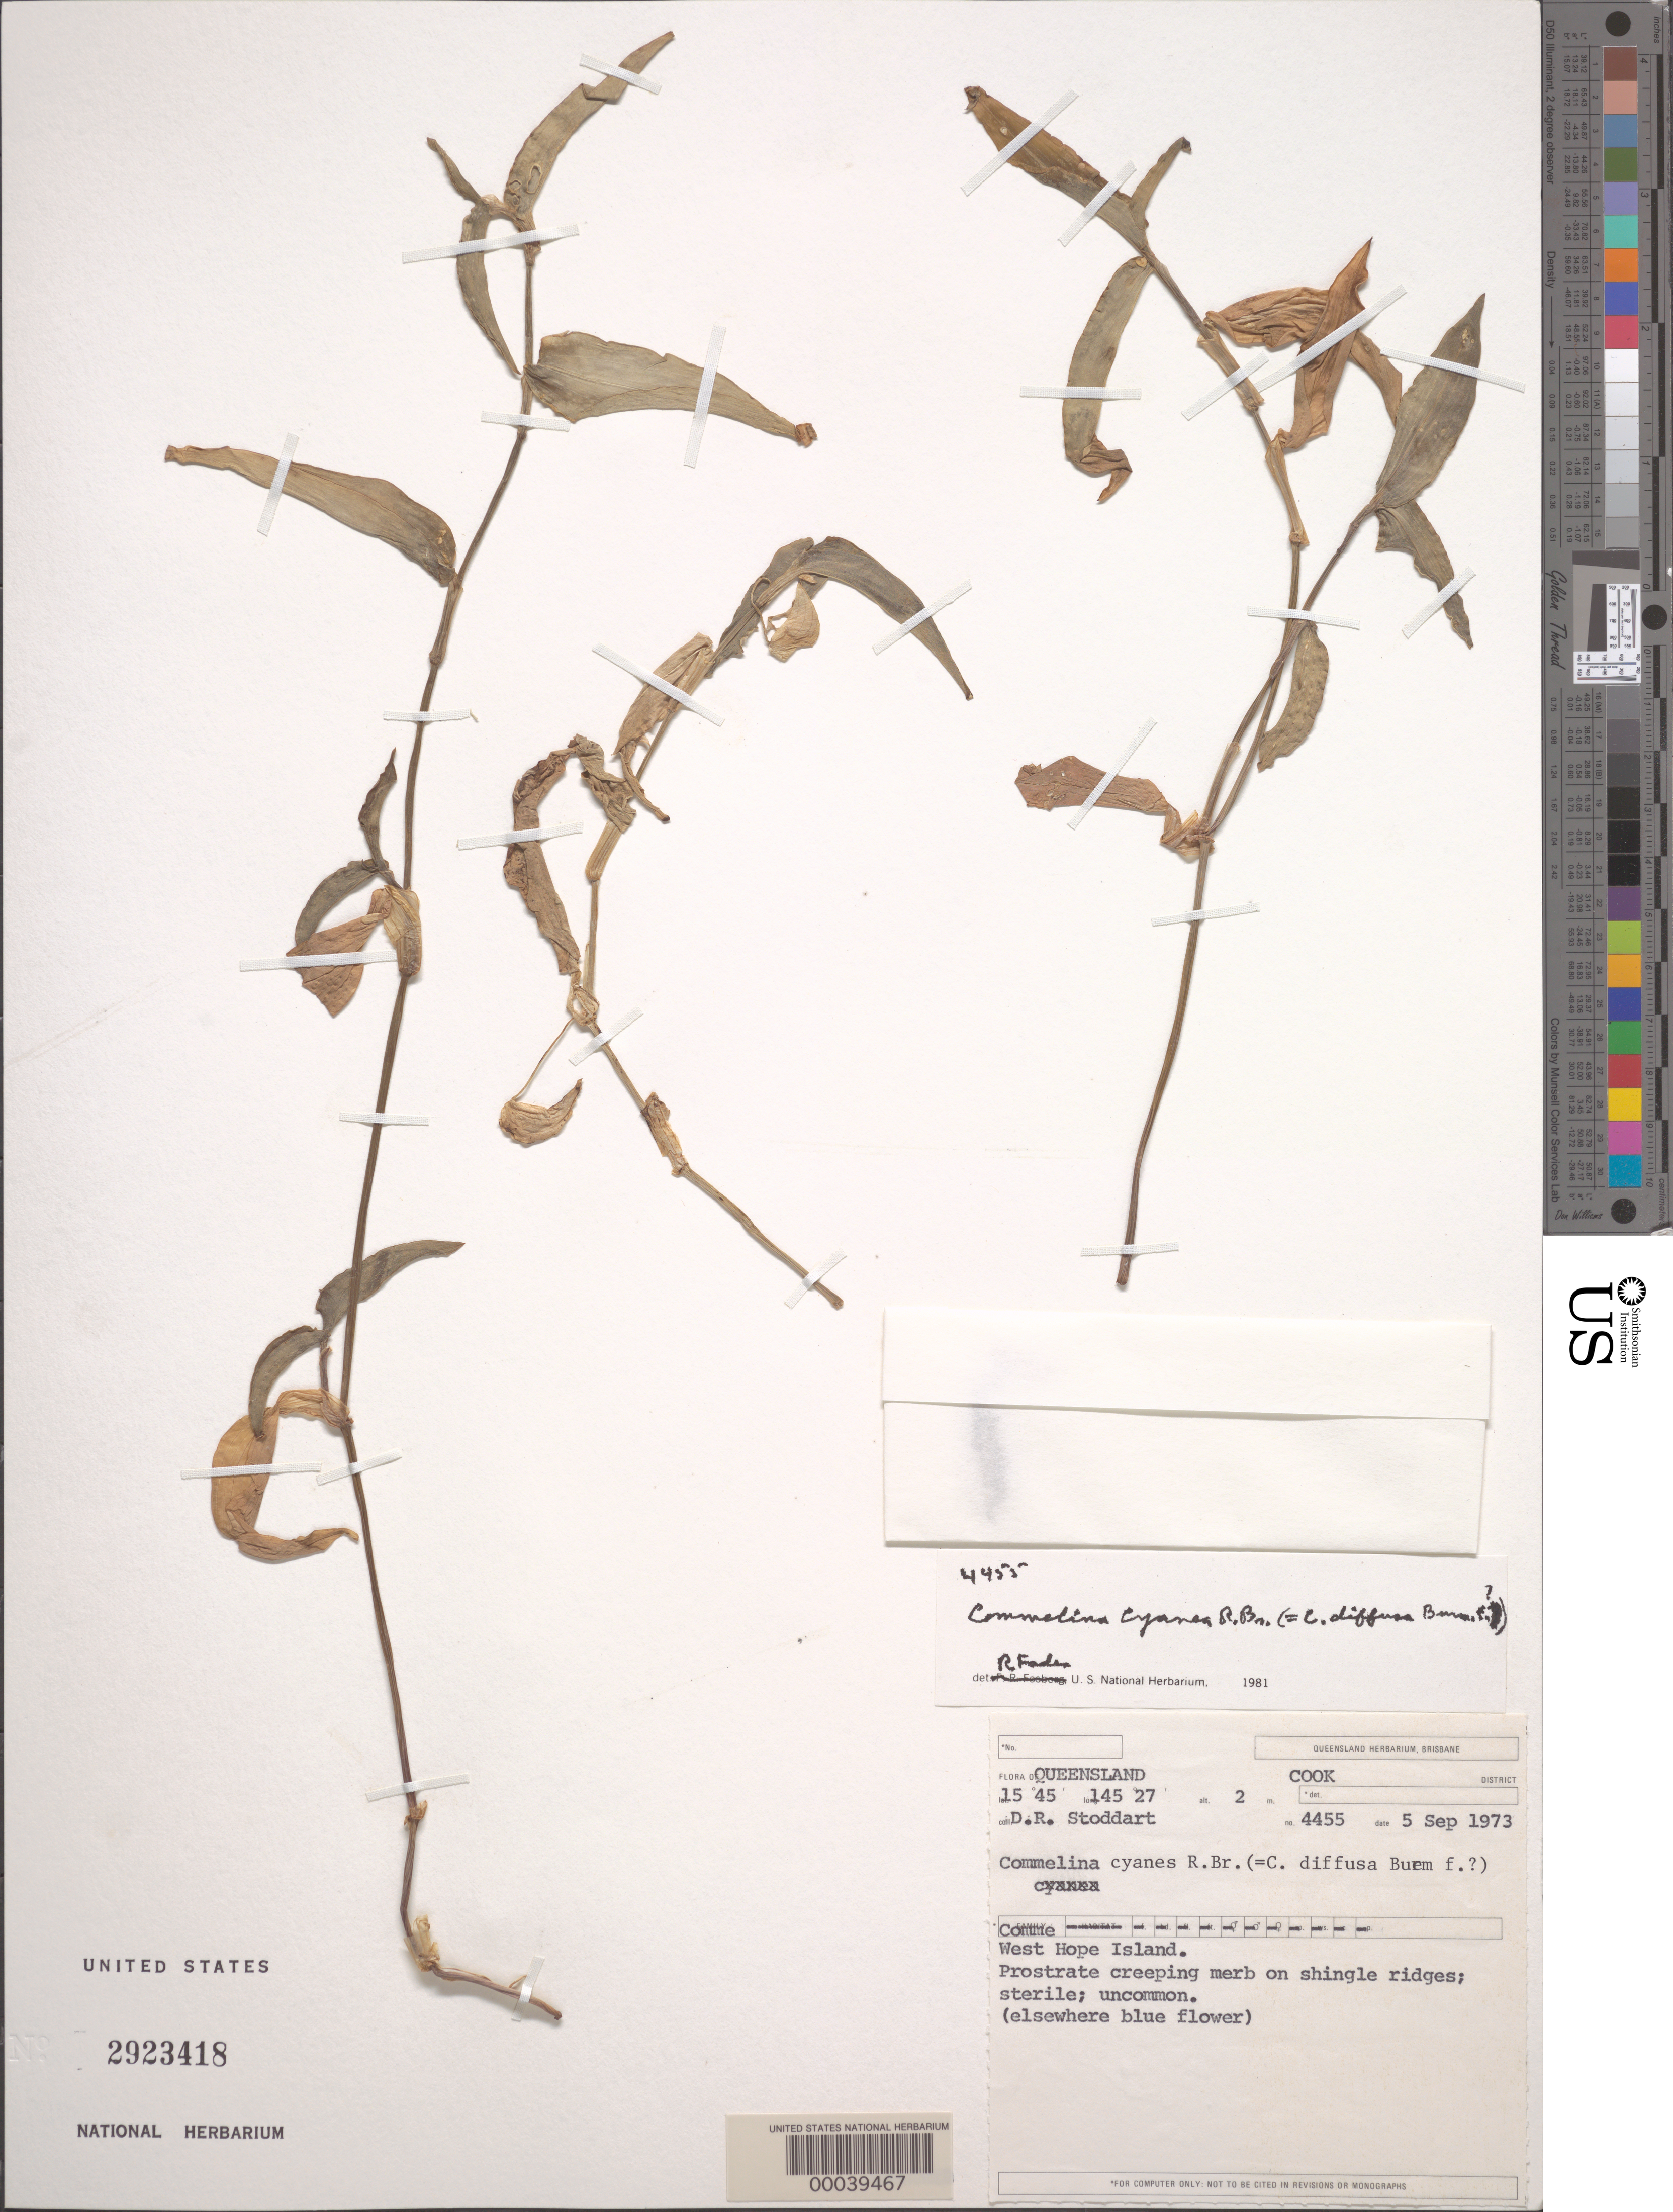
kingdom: Plantae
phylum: Tracheophyta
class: Liliopsida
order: Commelinales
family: Commelinaceae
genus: Commelina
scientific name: Commelina cyanea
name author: R. Br.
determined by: Faden, Robert B., (US), Smithsonian Institution - National Museum of Natural History (UNITED STATES)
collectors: D. R. Stoddart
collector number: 4455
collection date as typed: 05 Sep 1973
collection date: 1973-09-05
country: Australia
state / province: Queensland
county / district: Cook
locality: West hope island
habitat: Sand shingle ridges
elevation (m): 2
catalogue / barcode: US 2923418